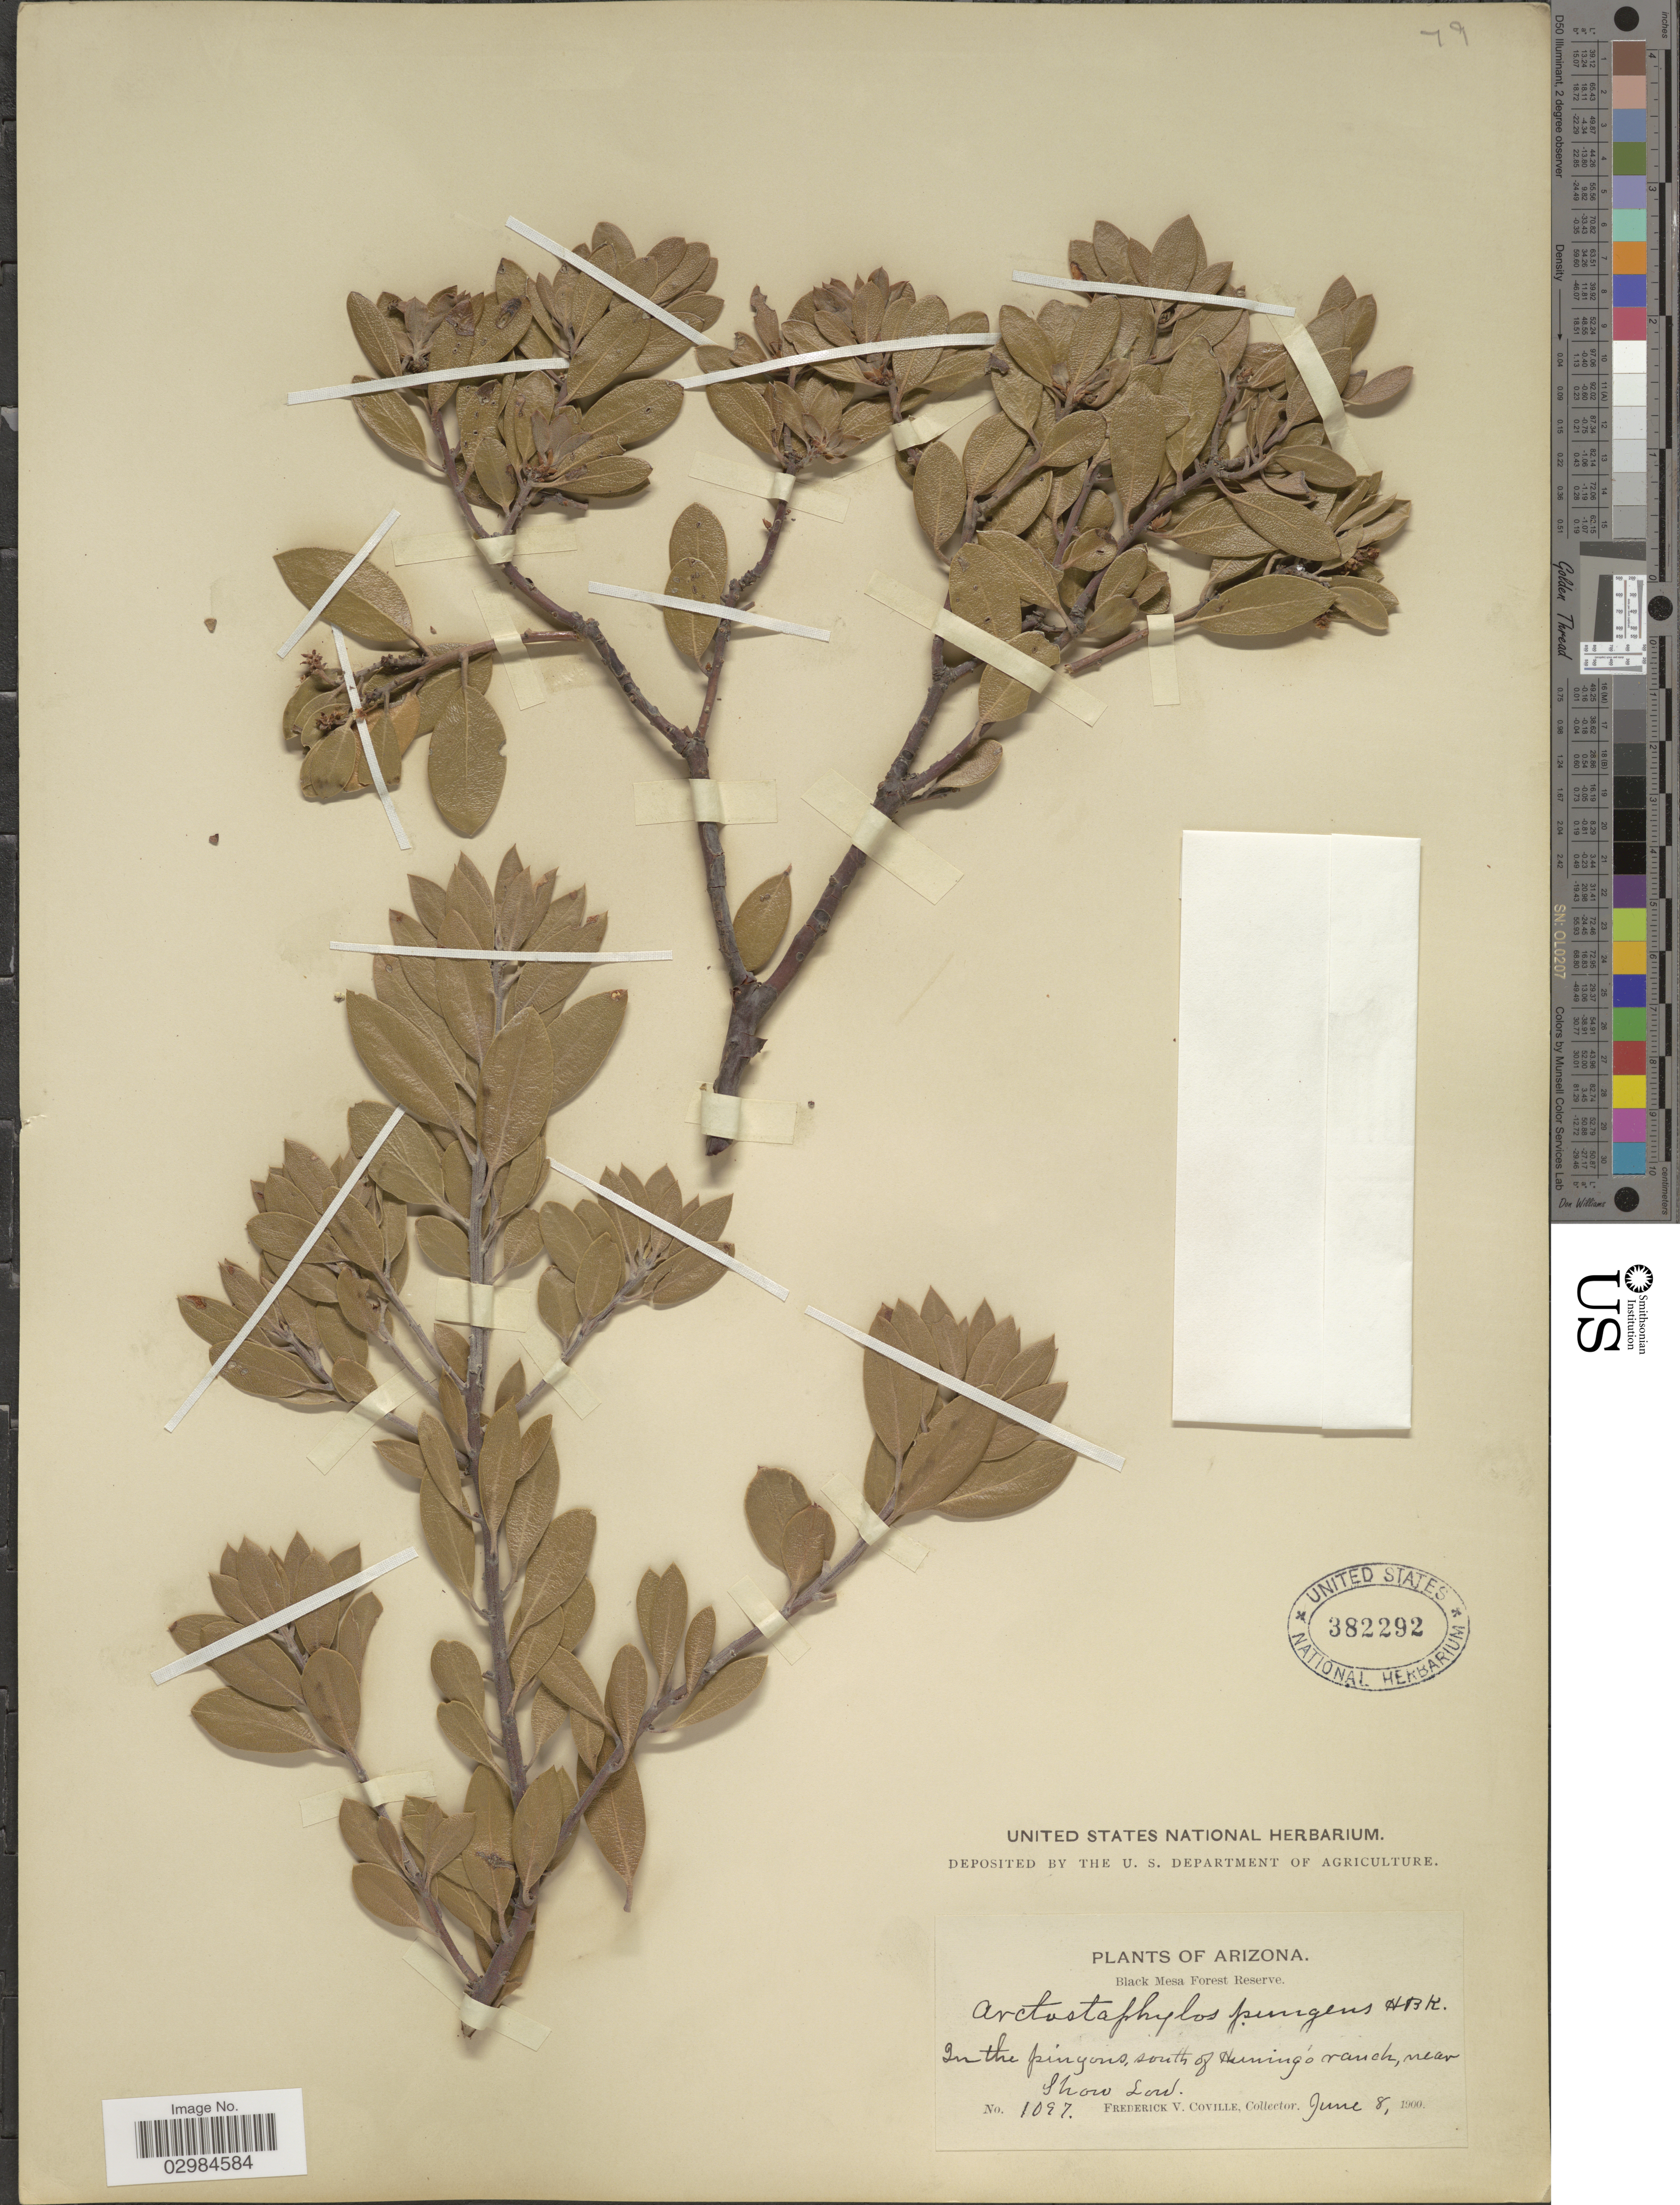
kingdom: Plantae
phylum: Tracheophyta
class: Magnoliopsida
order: Ericales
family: Ericaceae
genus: Arctostaphylos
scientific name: Arctostaphylos pungens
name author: Kunth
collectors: F. V. Coville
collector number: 1097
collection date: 1900-06-08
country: United States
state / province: Arizona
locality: Black Mesa Forest Reserve. In the pinyons, south of Humingó ranch, near Show Low.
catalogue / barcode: US 382292